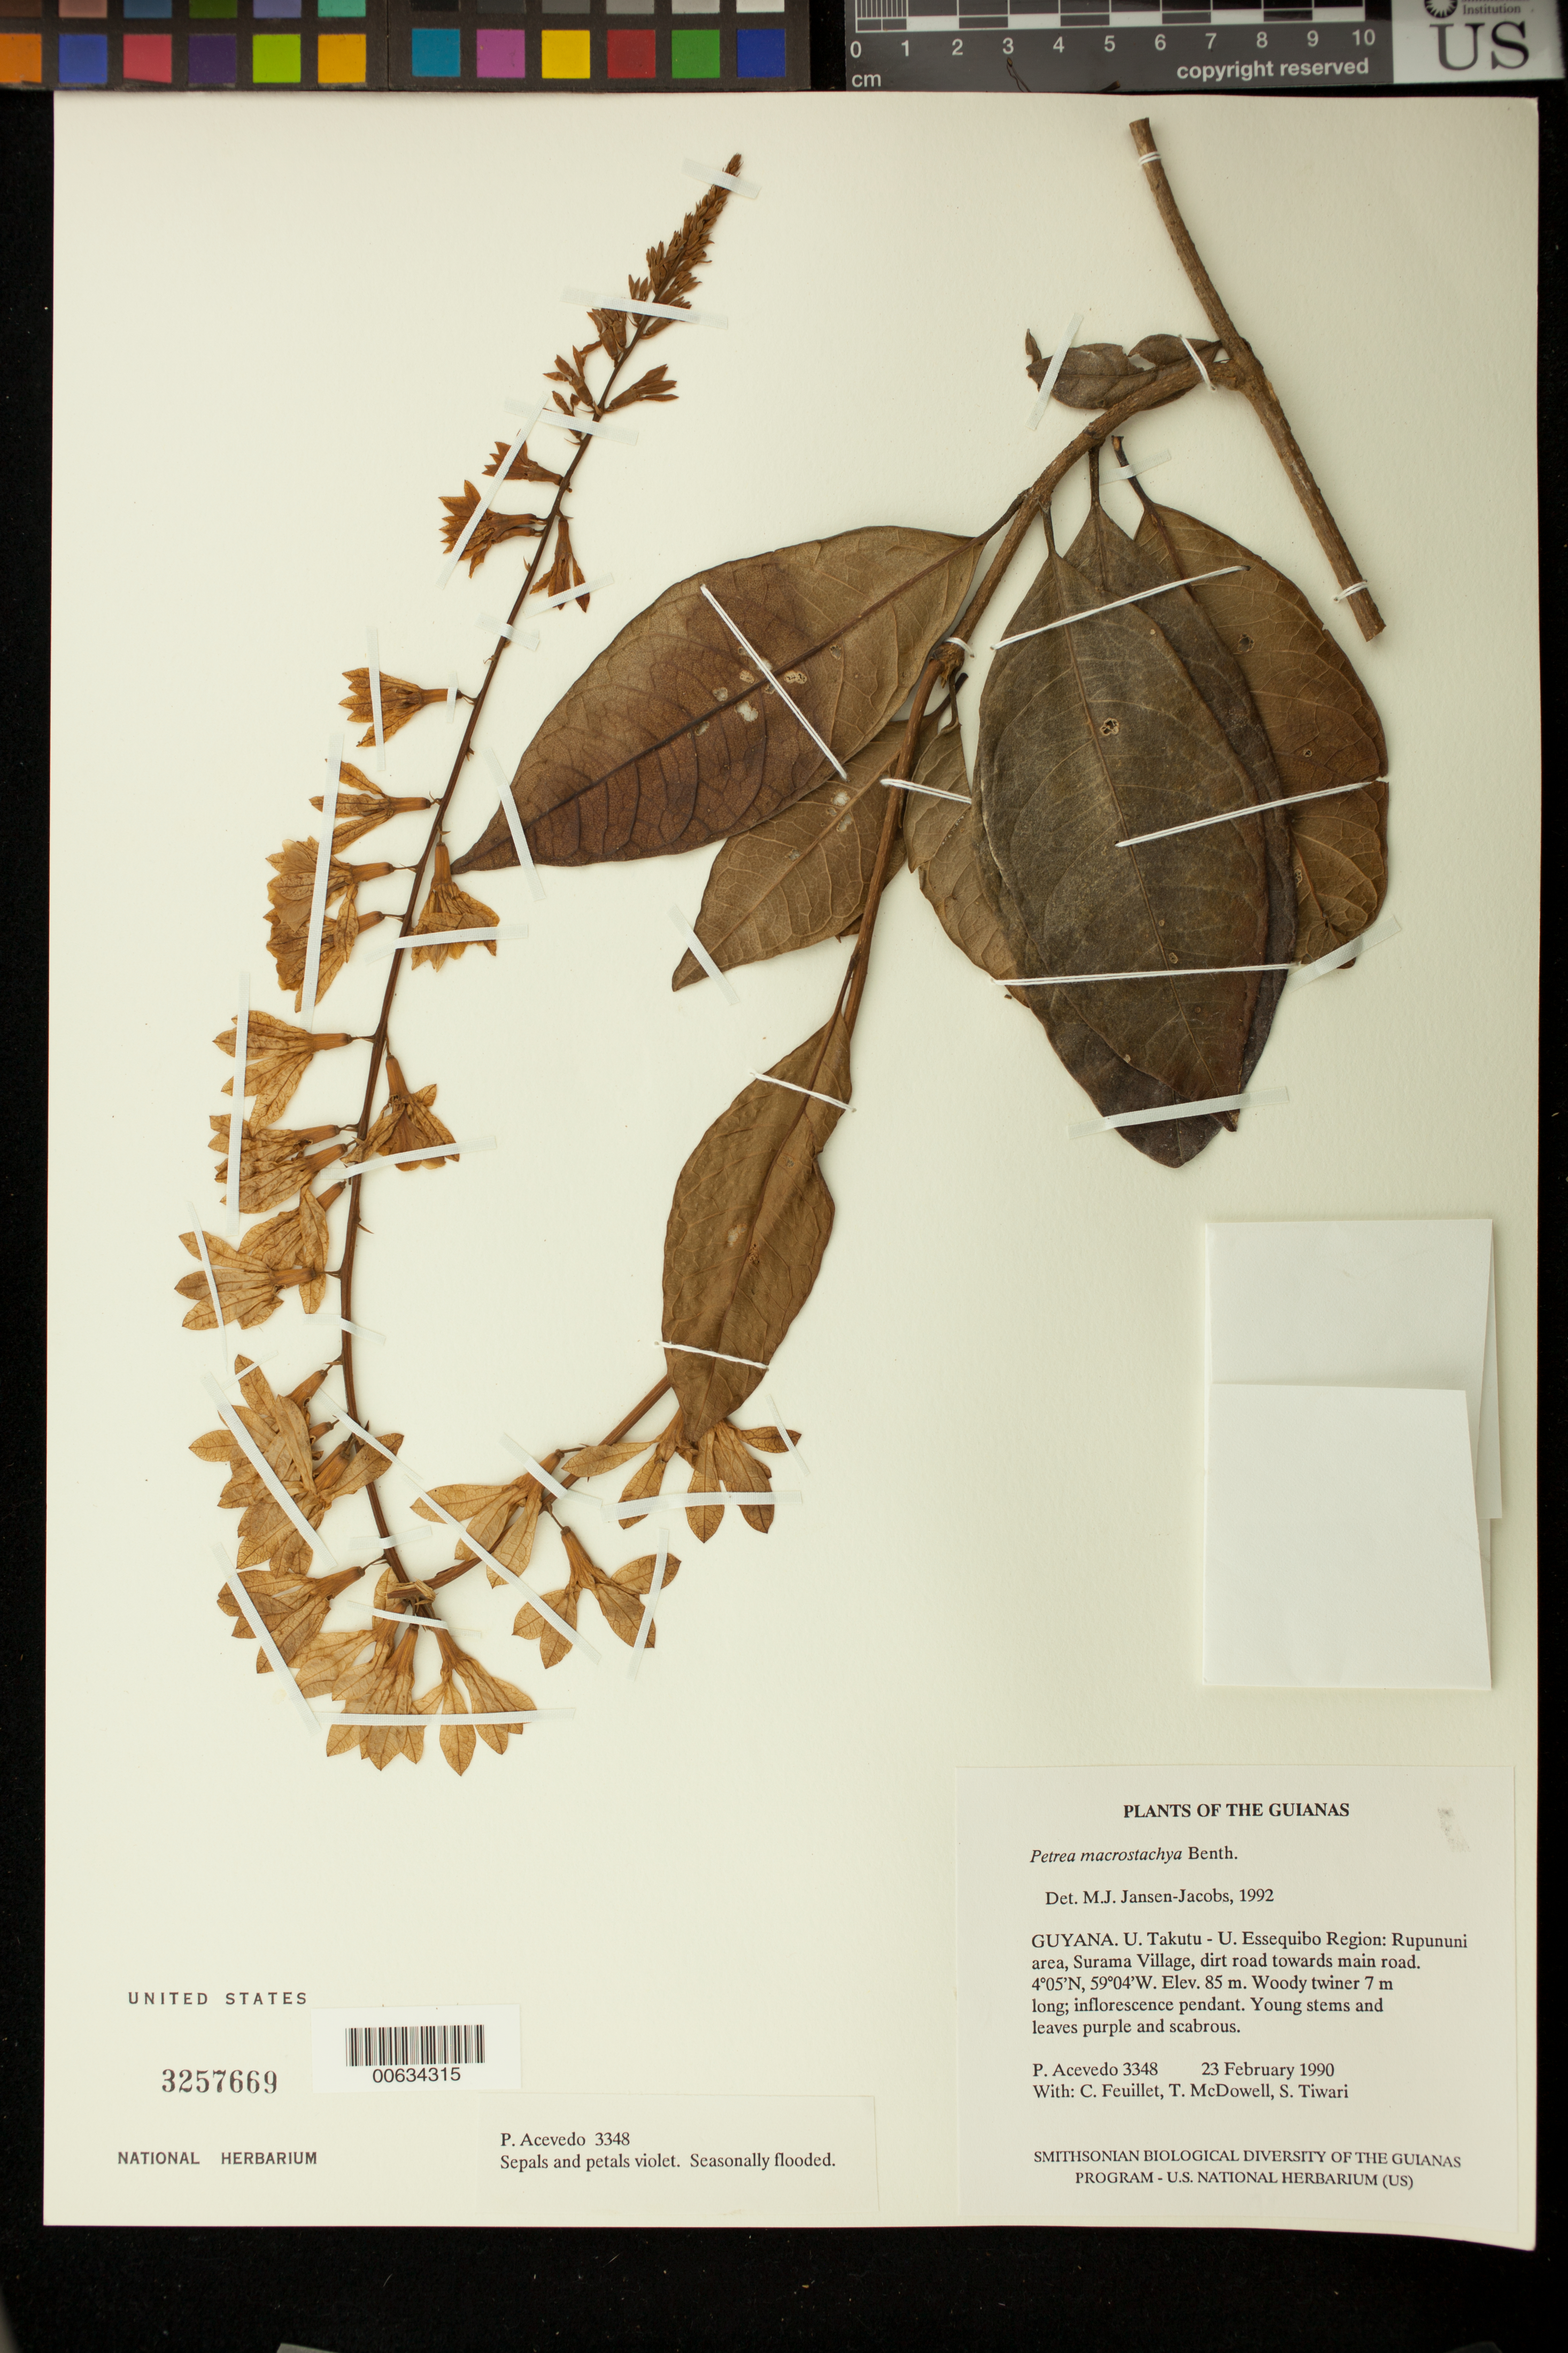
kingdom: Plantae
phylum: Tracheophyta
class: Magnoliopsida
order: Lamiales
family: Verbenaceae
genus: Petrea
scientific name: Petrea macrostachya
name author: Benth.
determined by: Jansen-Jacobs, M. J., (U), Nationaal Herbarium Nederland, Utrecht University branch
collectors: P. Acevedo-Rodr., C. Feuillet, T. McDowell & S. Tiwari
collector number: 3348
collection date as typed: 23 Feb 1990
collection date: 1990-02-23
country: Guyana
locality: U. Takutu - U. Essequibo. Rupununi area, Surama Village, dirt road towards main road.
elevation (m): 85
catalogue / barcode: US 3255669